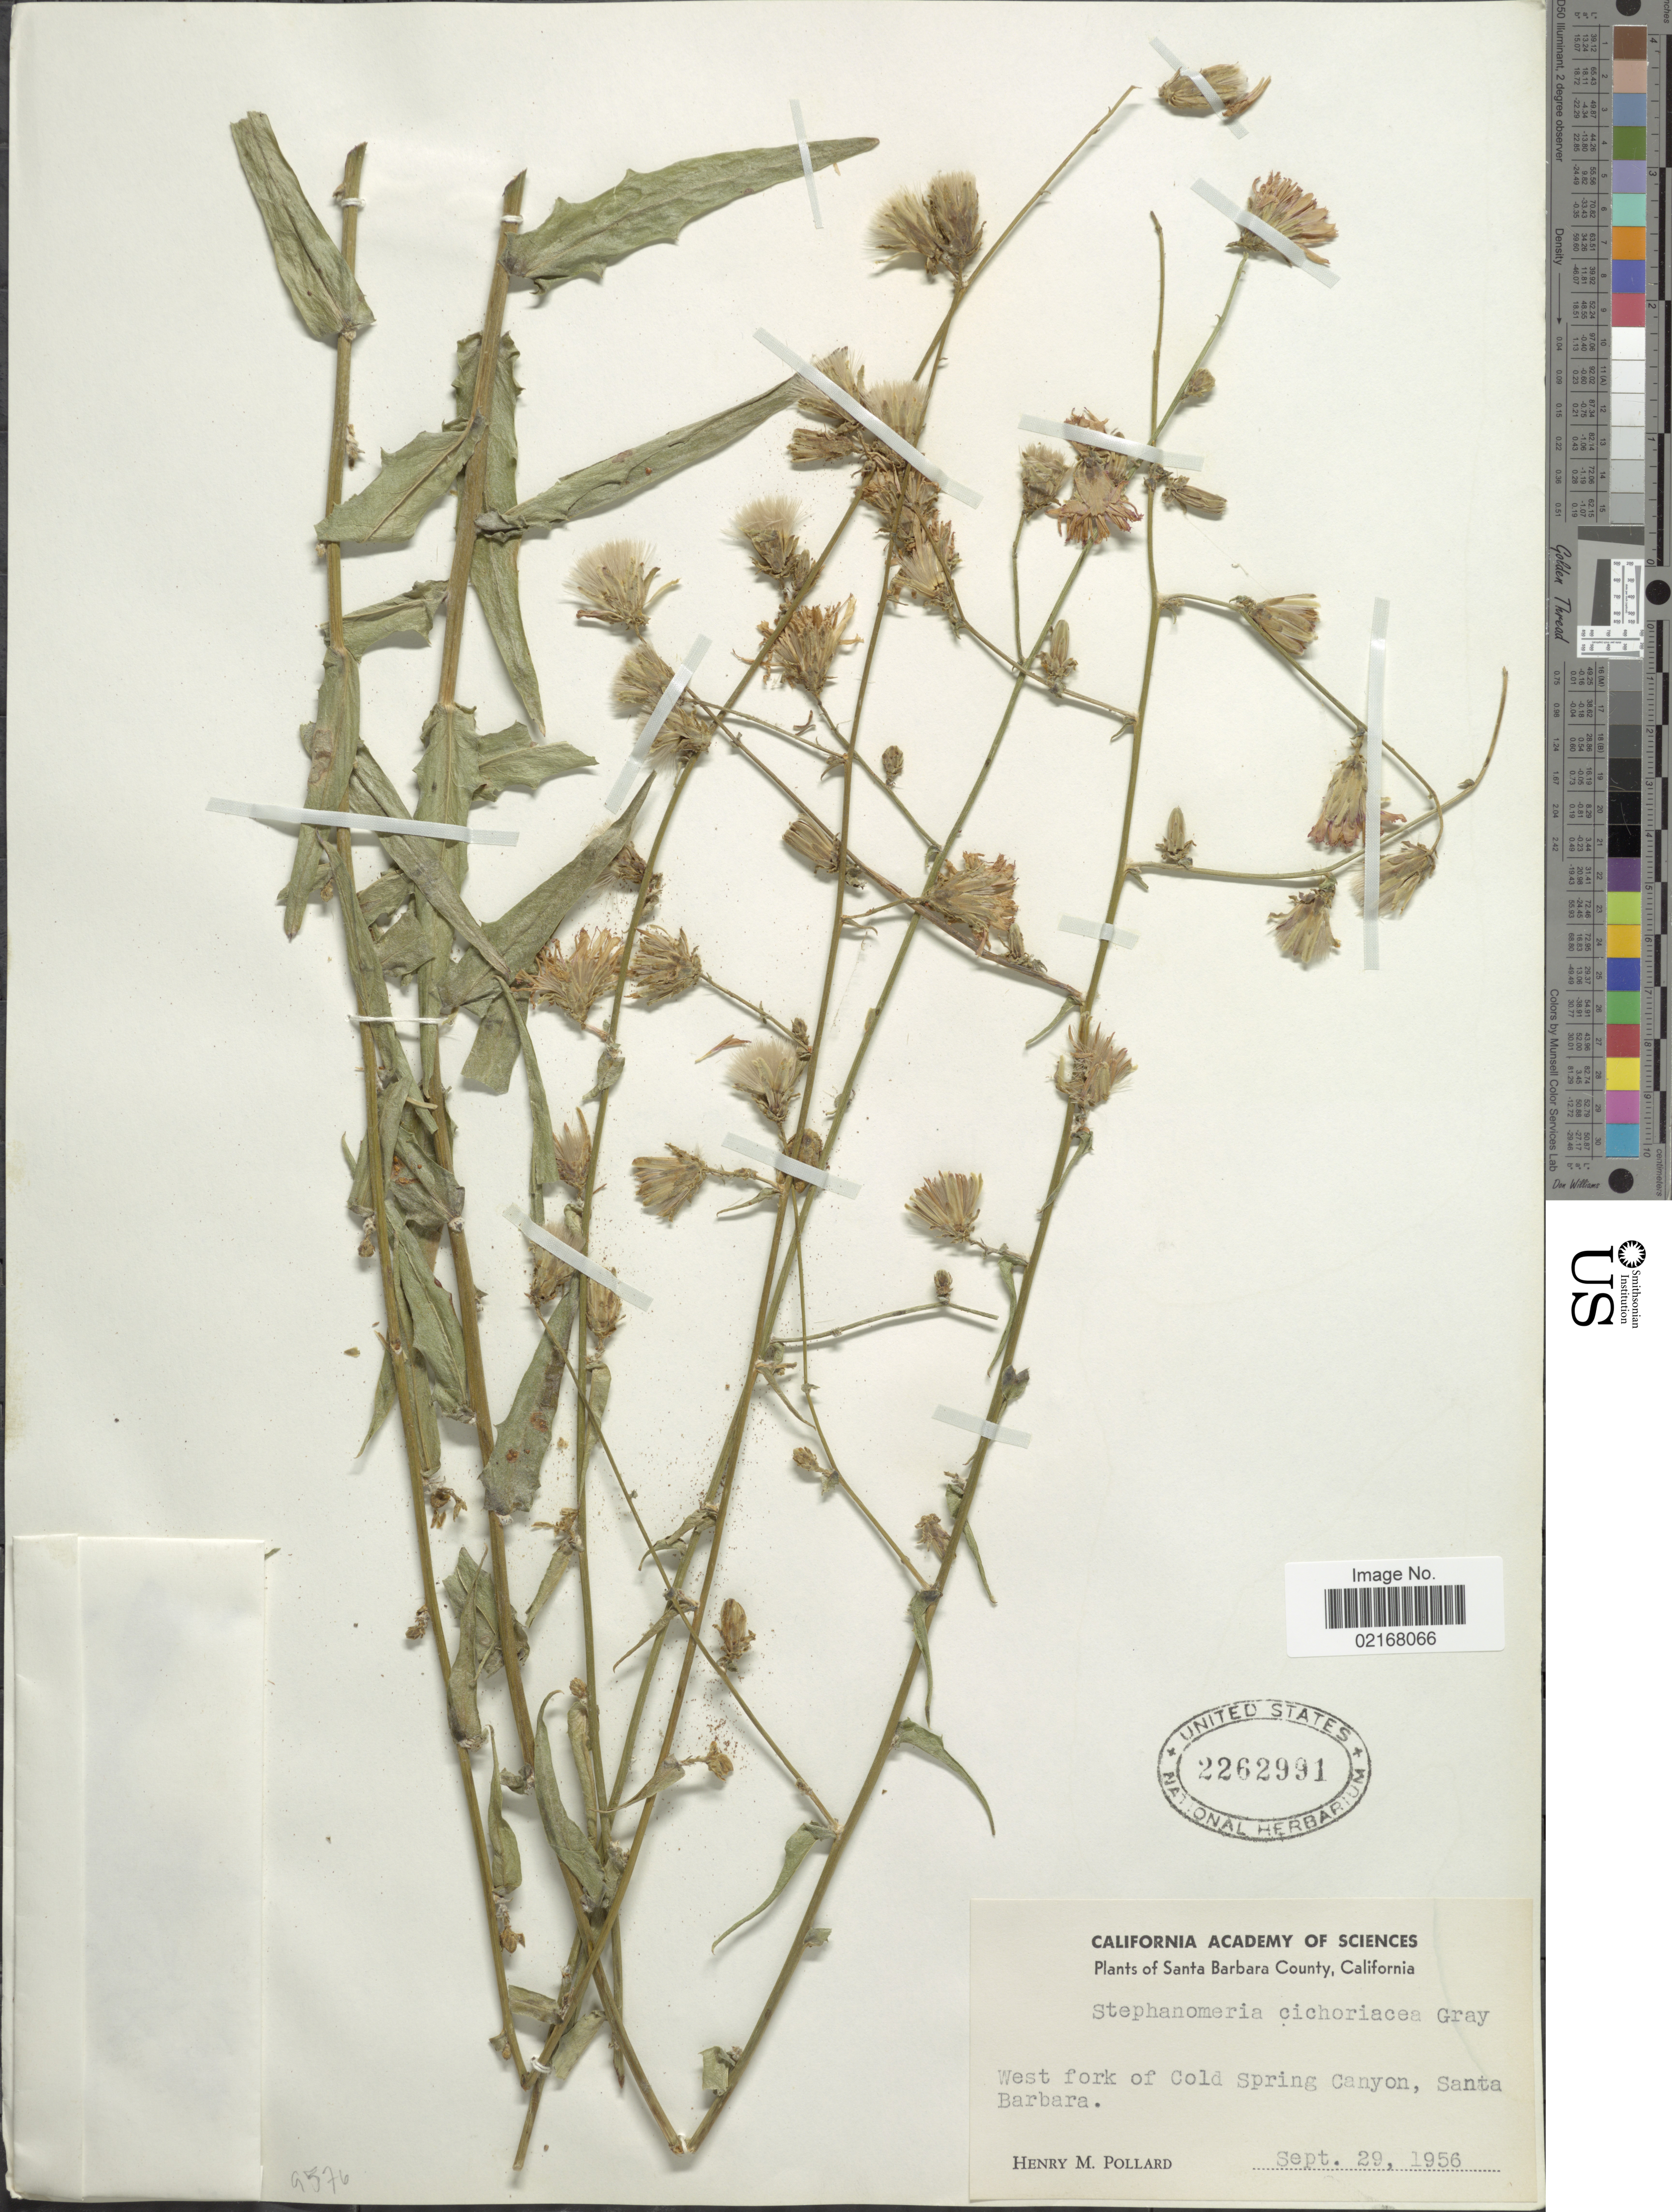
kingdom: Plantae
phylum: Tracheophyta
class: Magnoliopsida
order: Asterales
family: Asteraceae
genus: Stephanomeria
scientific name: Stephanomeria cichoriacea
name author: A. Gray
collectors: H. M. Pollard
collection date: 1956-09-29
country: United States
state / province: California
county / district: Santa Barbara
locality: Santa Barbara County, California. West fork of Cold Spring Canyon, Santa Barbara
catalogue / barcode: US 2262991